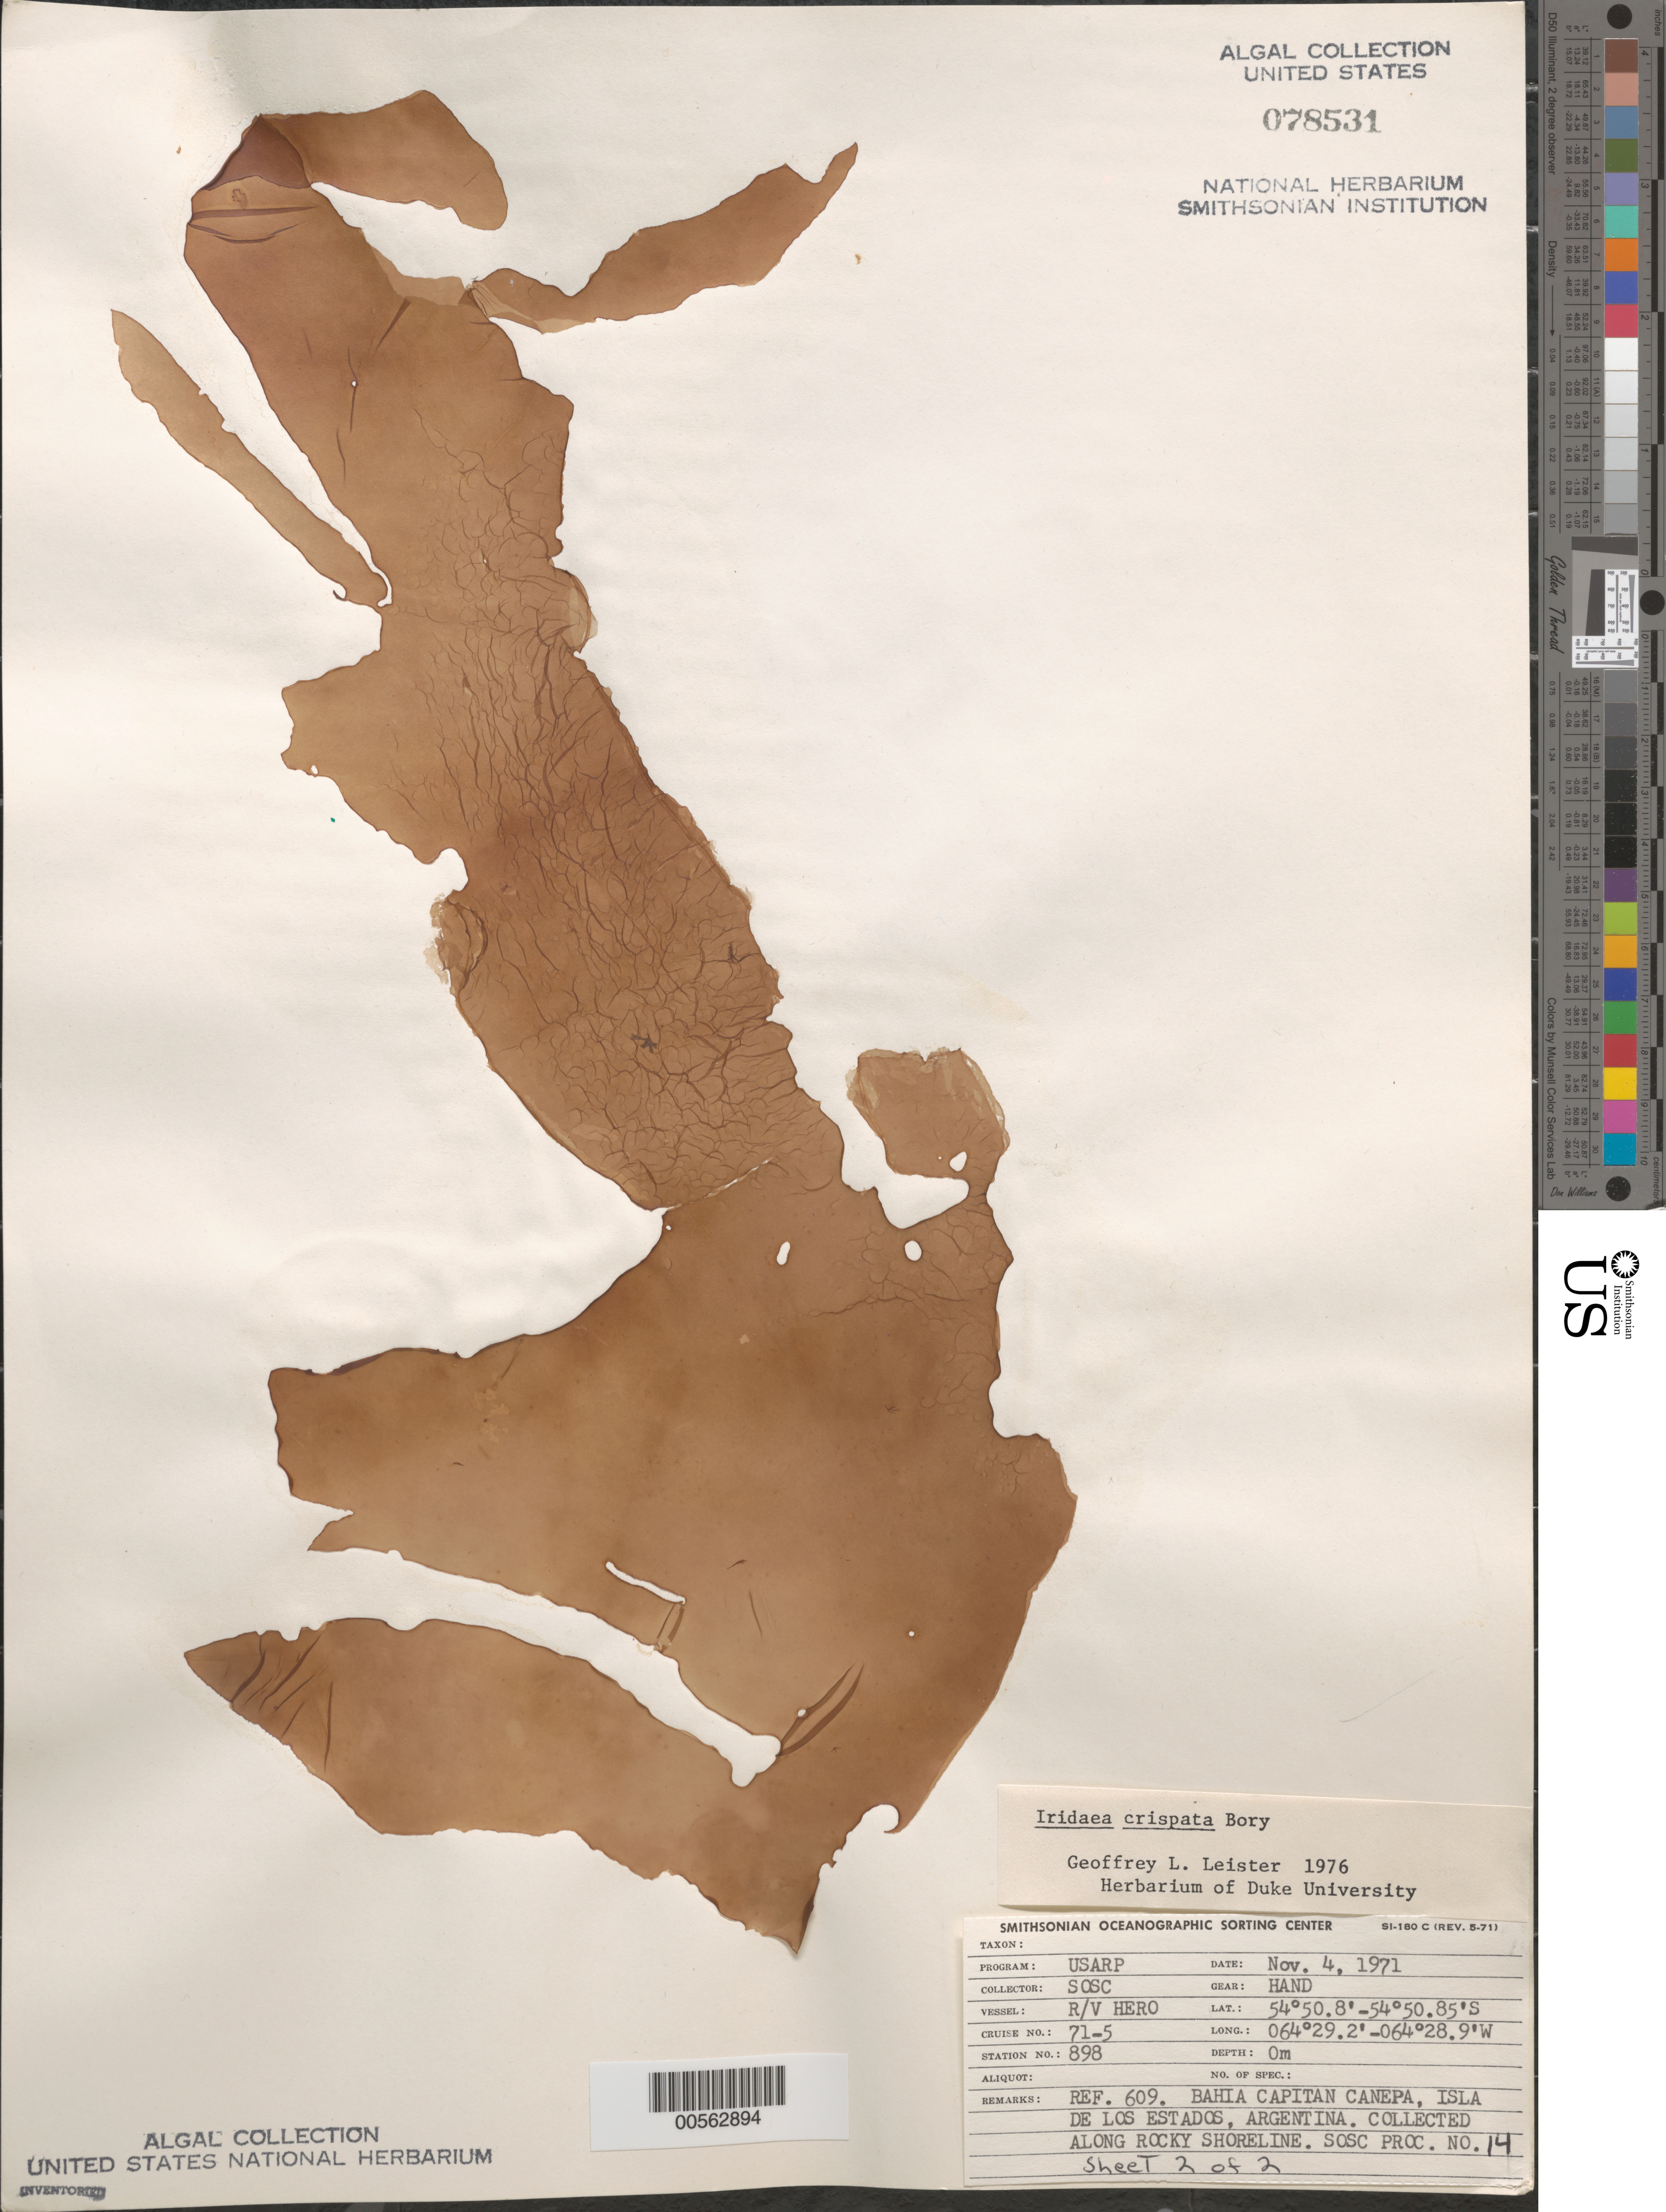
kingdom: Plantae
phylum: Rhodophyta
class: Florideophyceae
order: Gigartinales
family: Gigartinaceae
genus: Sarcothalia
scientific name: Sarcothalia crispata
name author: (Bory) Leister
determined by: Algae name updating Project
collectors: SOSC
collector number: Station 898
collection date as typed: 04 Nov 1969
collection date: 1969-11-04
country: Argentina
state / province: Tierra del Fuego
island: Isla de los Estados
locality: Bahia Capitan Canepa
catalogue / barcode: US 78531